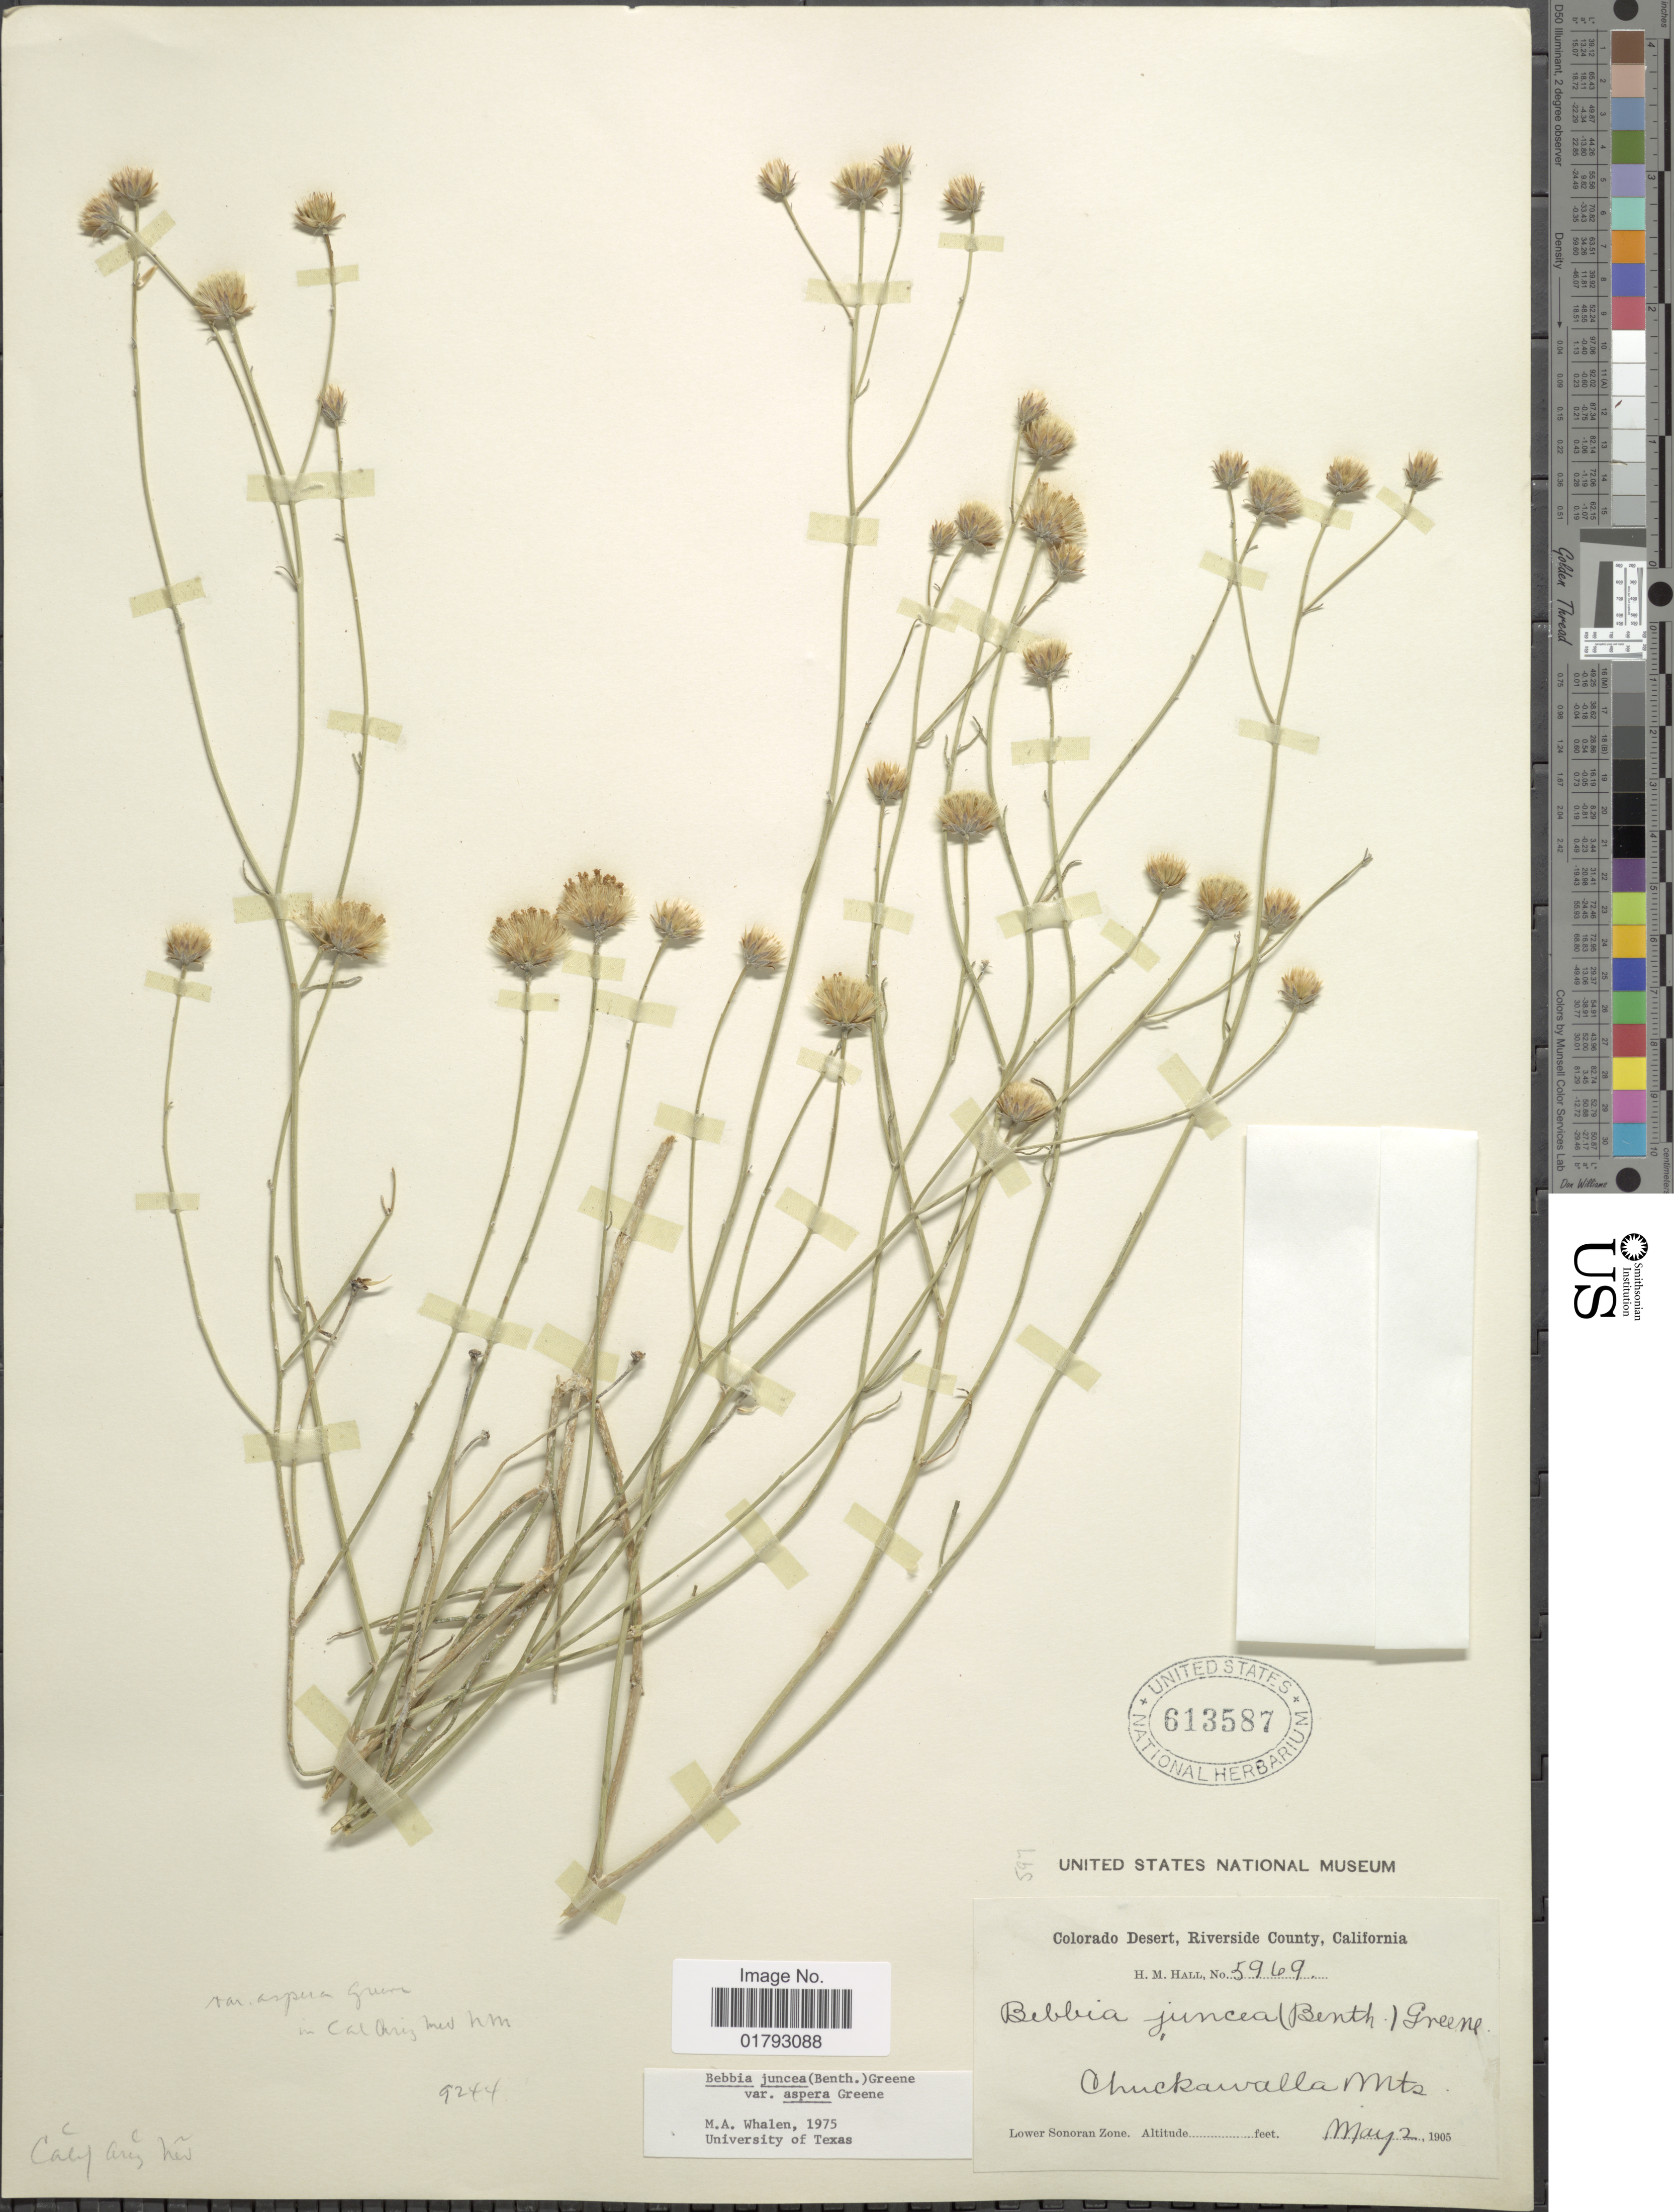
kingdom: Plantae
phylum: Tracheophyta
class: Magnoliopsida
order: Asterales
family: Asteraceae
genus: Bebbia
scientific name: Bebbia juncea var. aspera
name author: Greene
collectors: H. M. Hall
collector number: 5969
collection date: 1905-05-02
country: United States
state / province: California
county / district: Riverside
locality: Colorado Desert, Riverside County, California. Chuckawalla Mts, Lower Sonoran Zone.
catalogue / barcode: US 613587